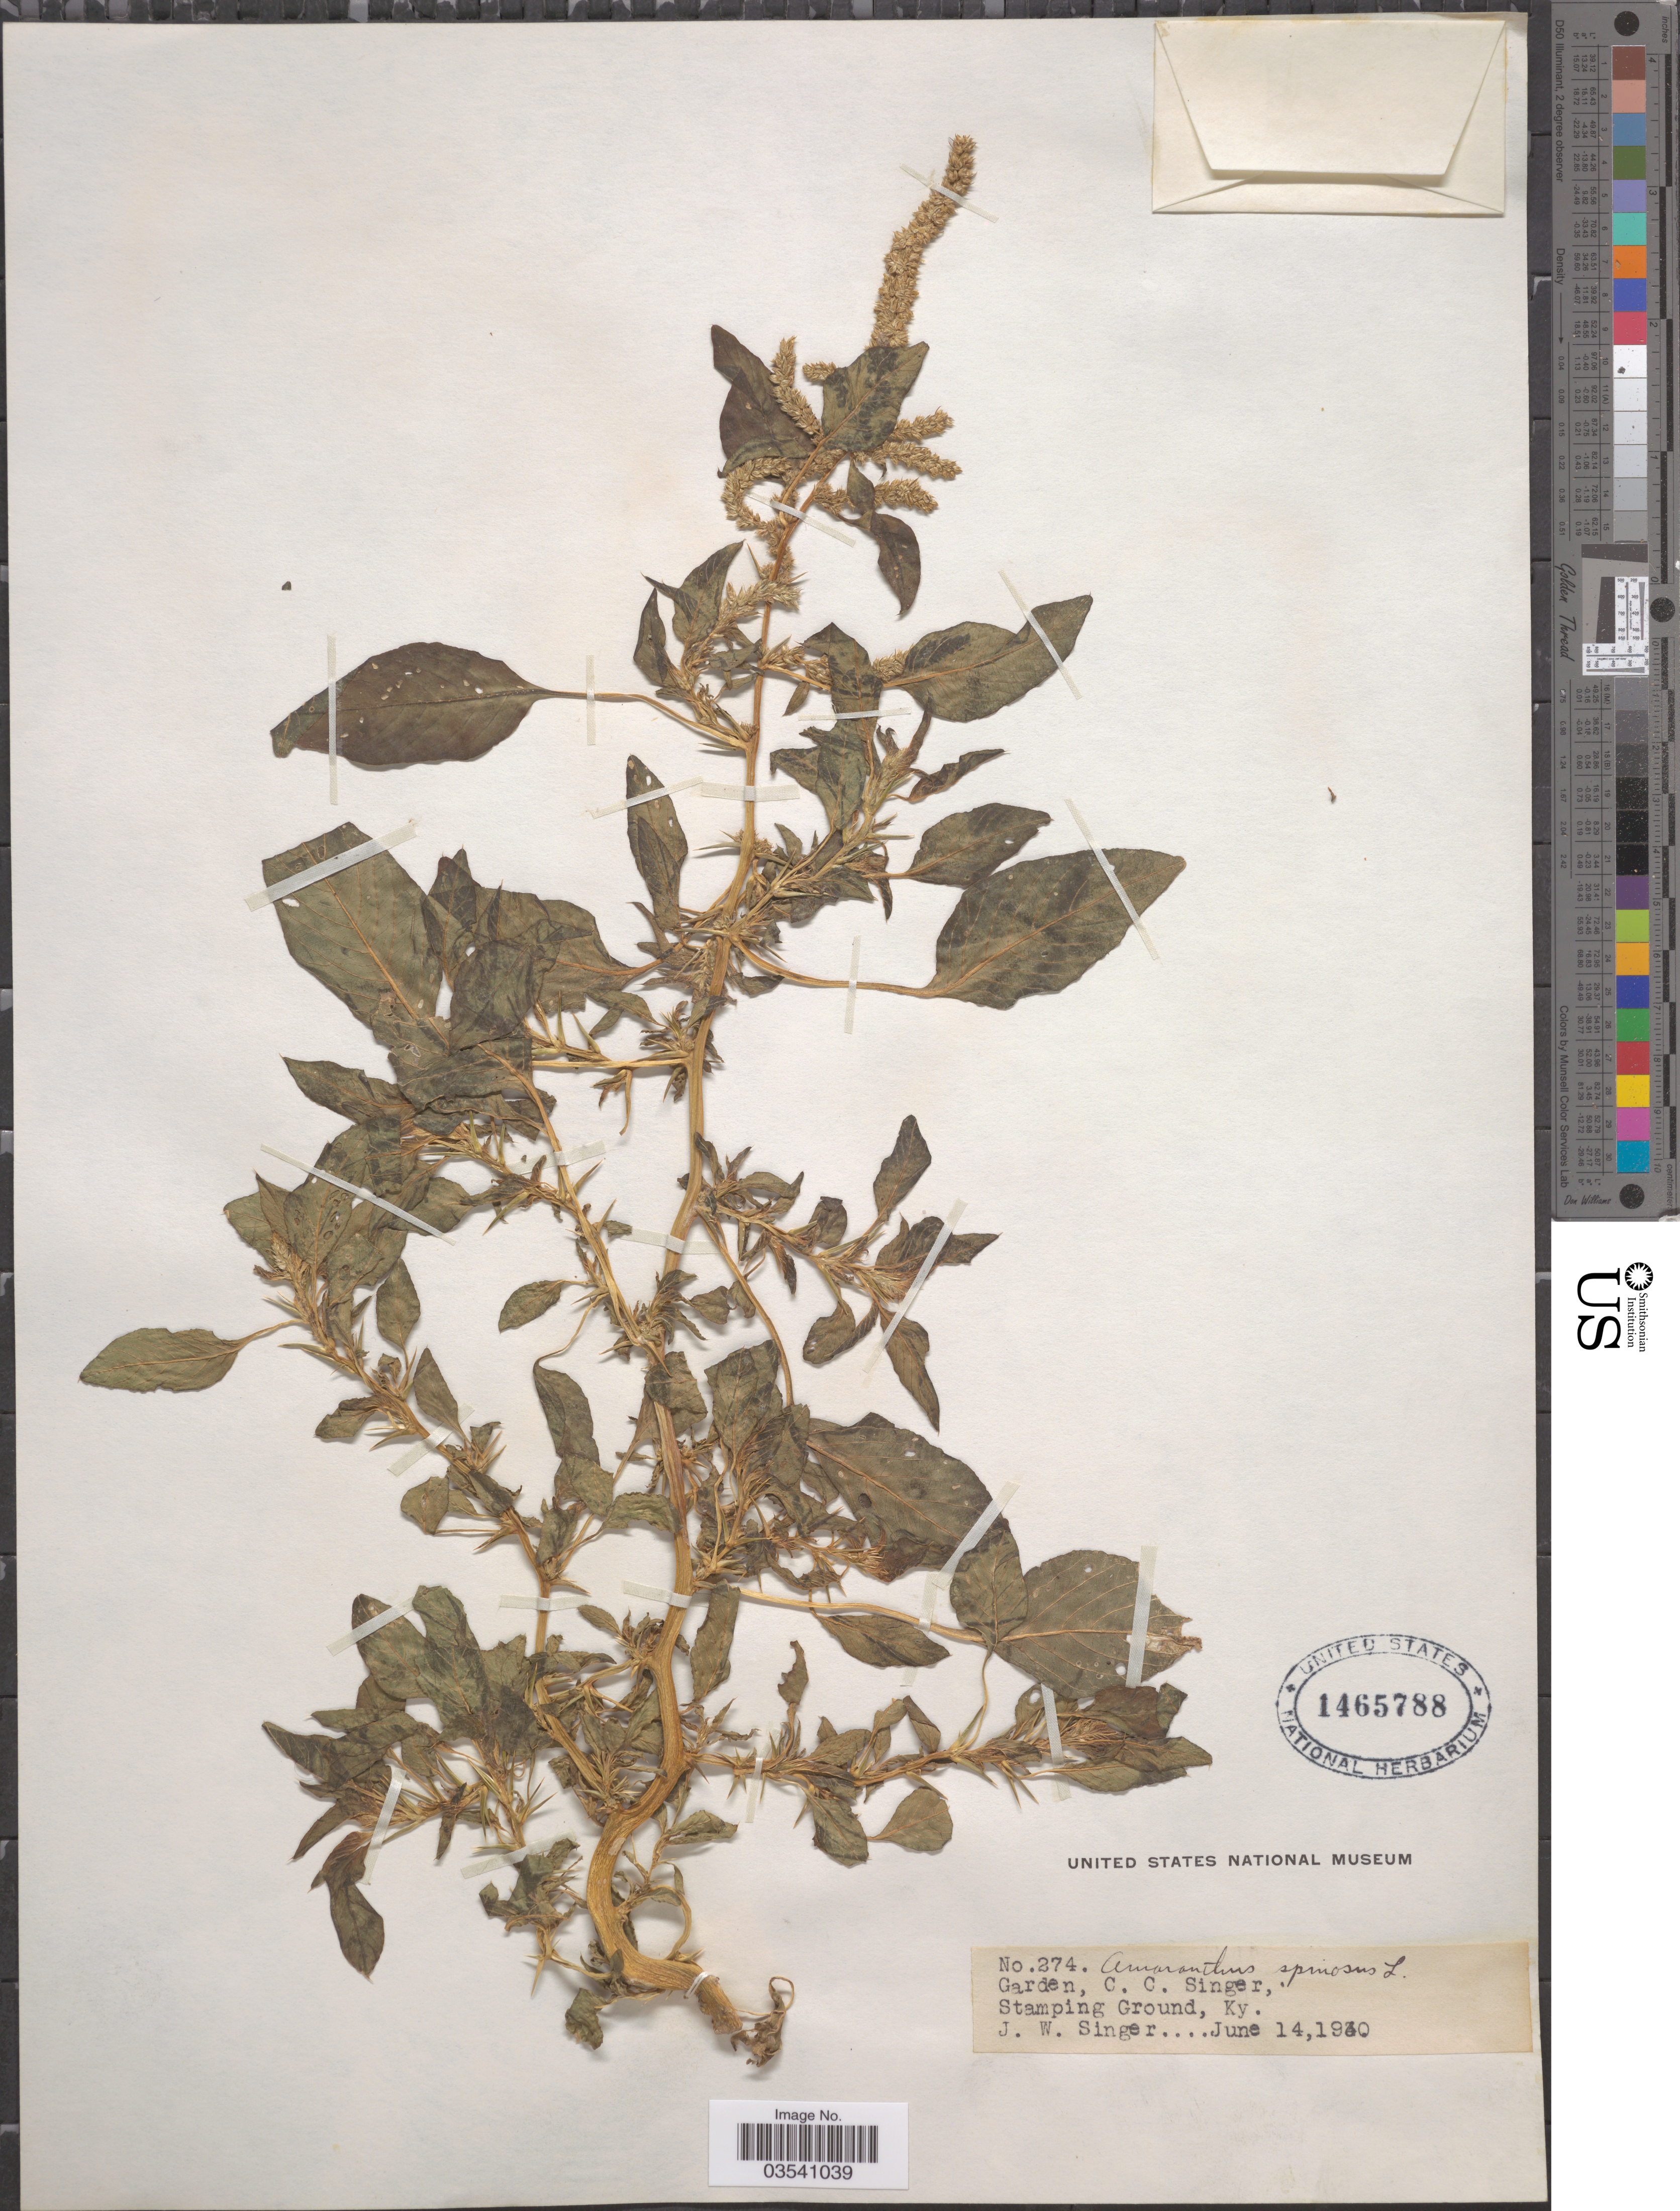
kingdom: Plantae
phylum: Tracheophyta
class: Magnoliopsida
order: Caryophyllales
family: Amaranthaceae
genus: Amaranthus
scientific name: Amaranthus spinosus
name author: L.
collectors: J. EW. Singer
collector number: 274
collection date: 1940-06-14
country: United States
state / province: Kentucky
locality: Garden, C. C. Singer.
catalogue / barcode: US 1465788